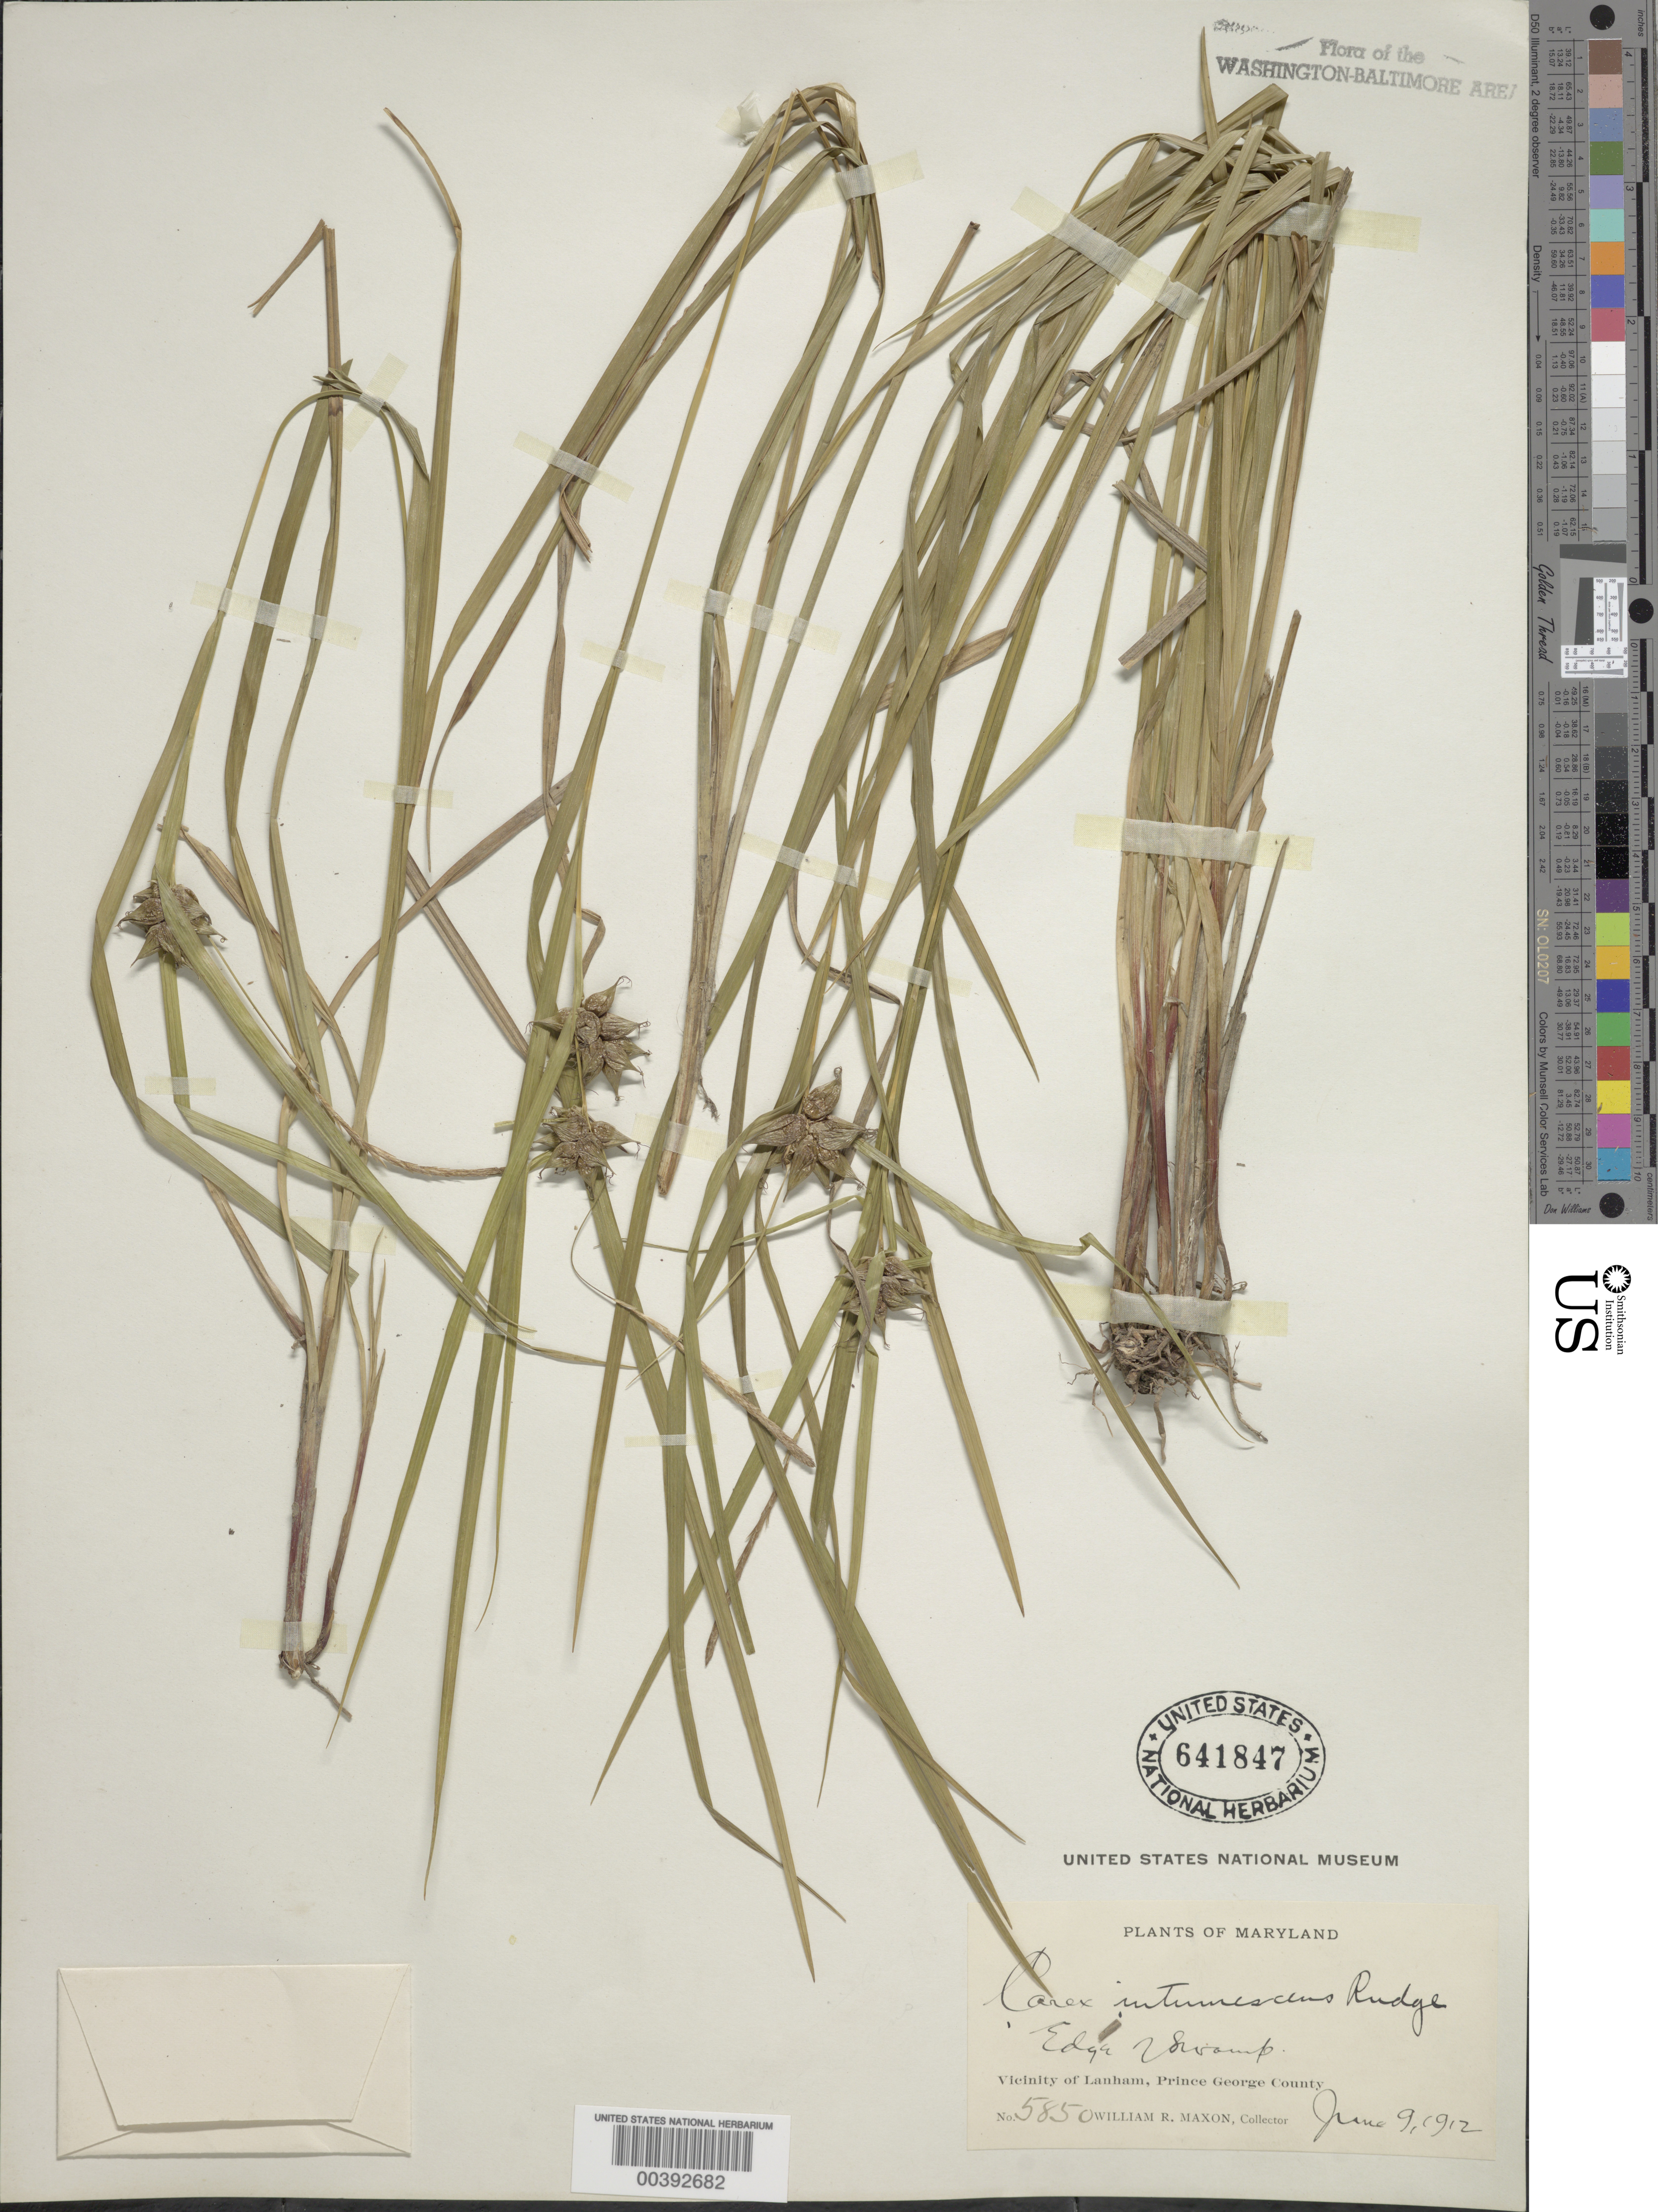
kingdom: Plantae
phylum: Tracheophyta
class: Liliopsida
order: Poales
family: Cyperaceae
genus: Carex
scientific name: Carex intumescens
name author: Rudge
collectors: W. R. Maxon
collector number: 5850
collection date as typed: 09 Jun 1912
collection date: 1912-06-09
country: United States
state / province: Maryland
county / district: Prince George's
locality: Lanham vicinity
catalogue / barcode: US 641847